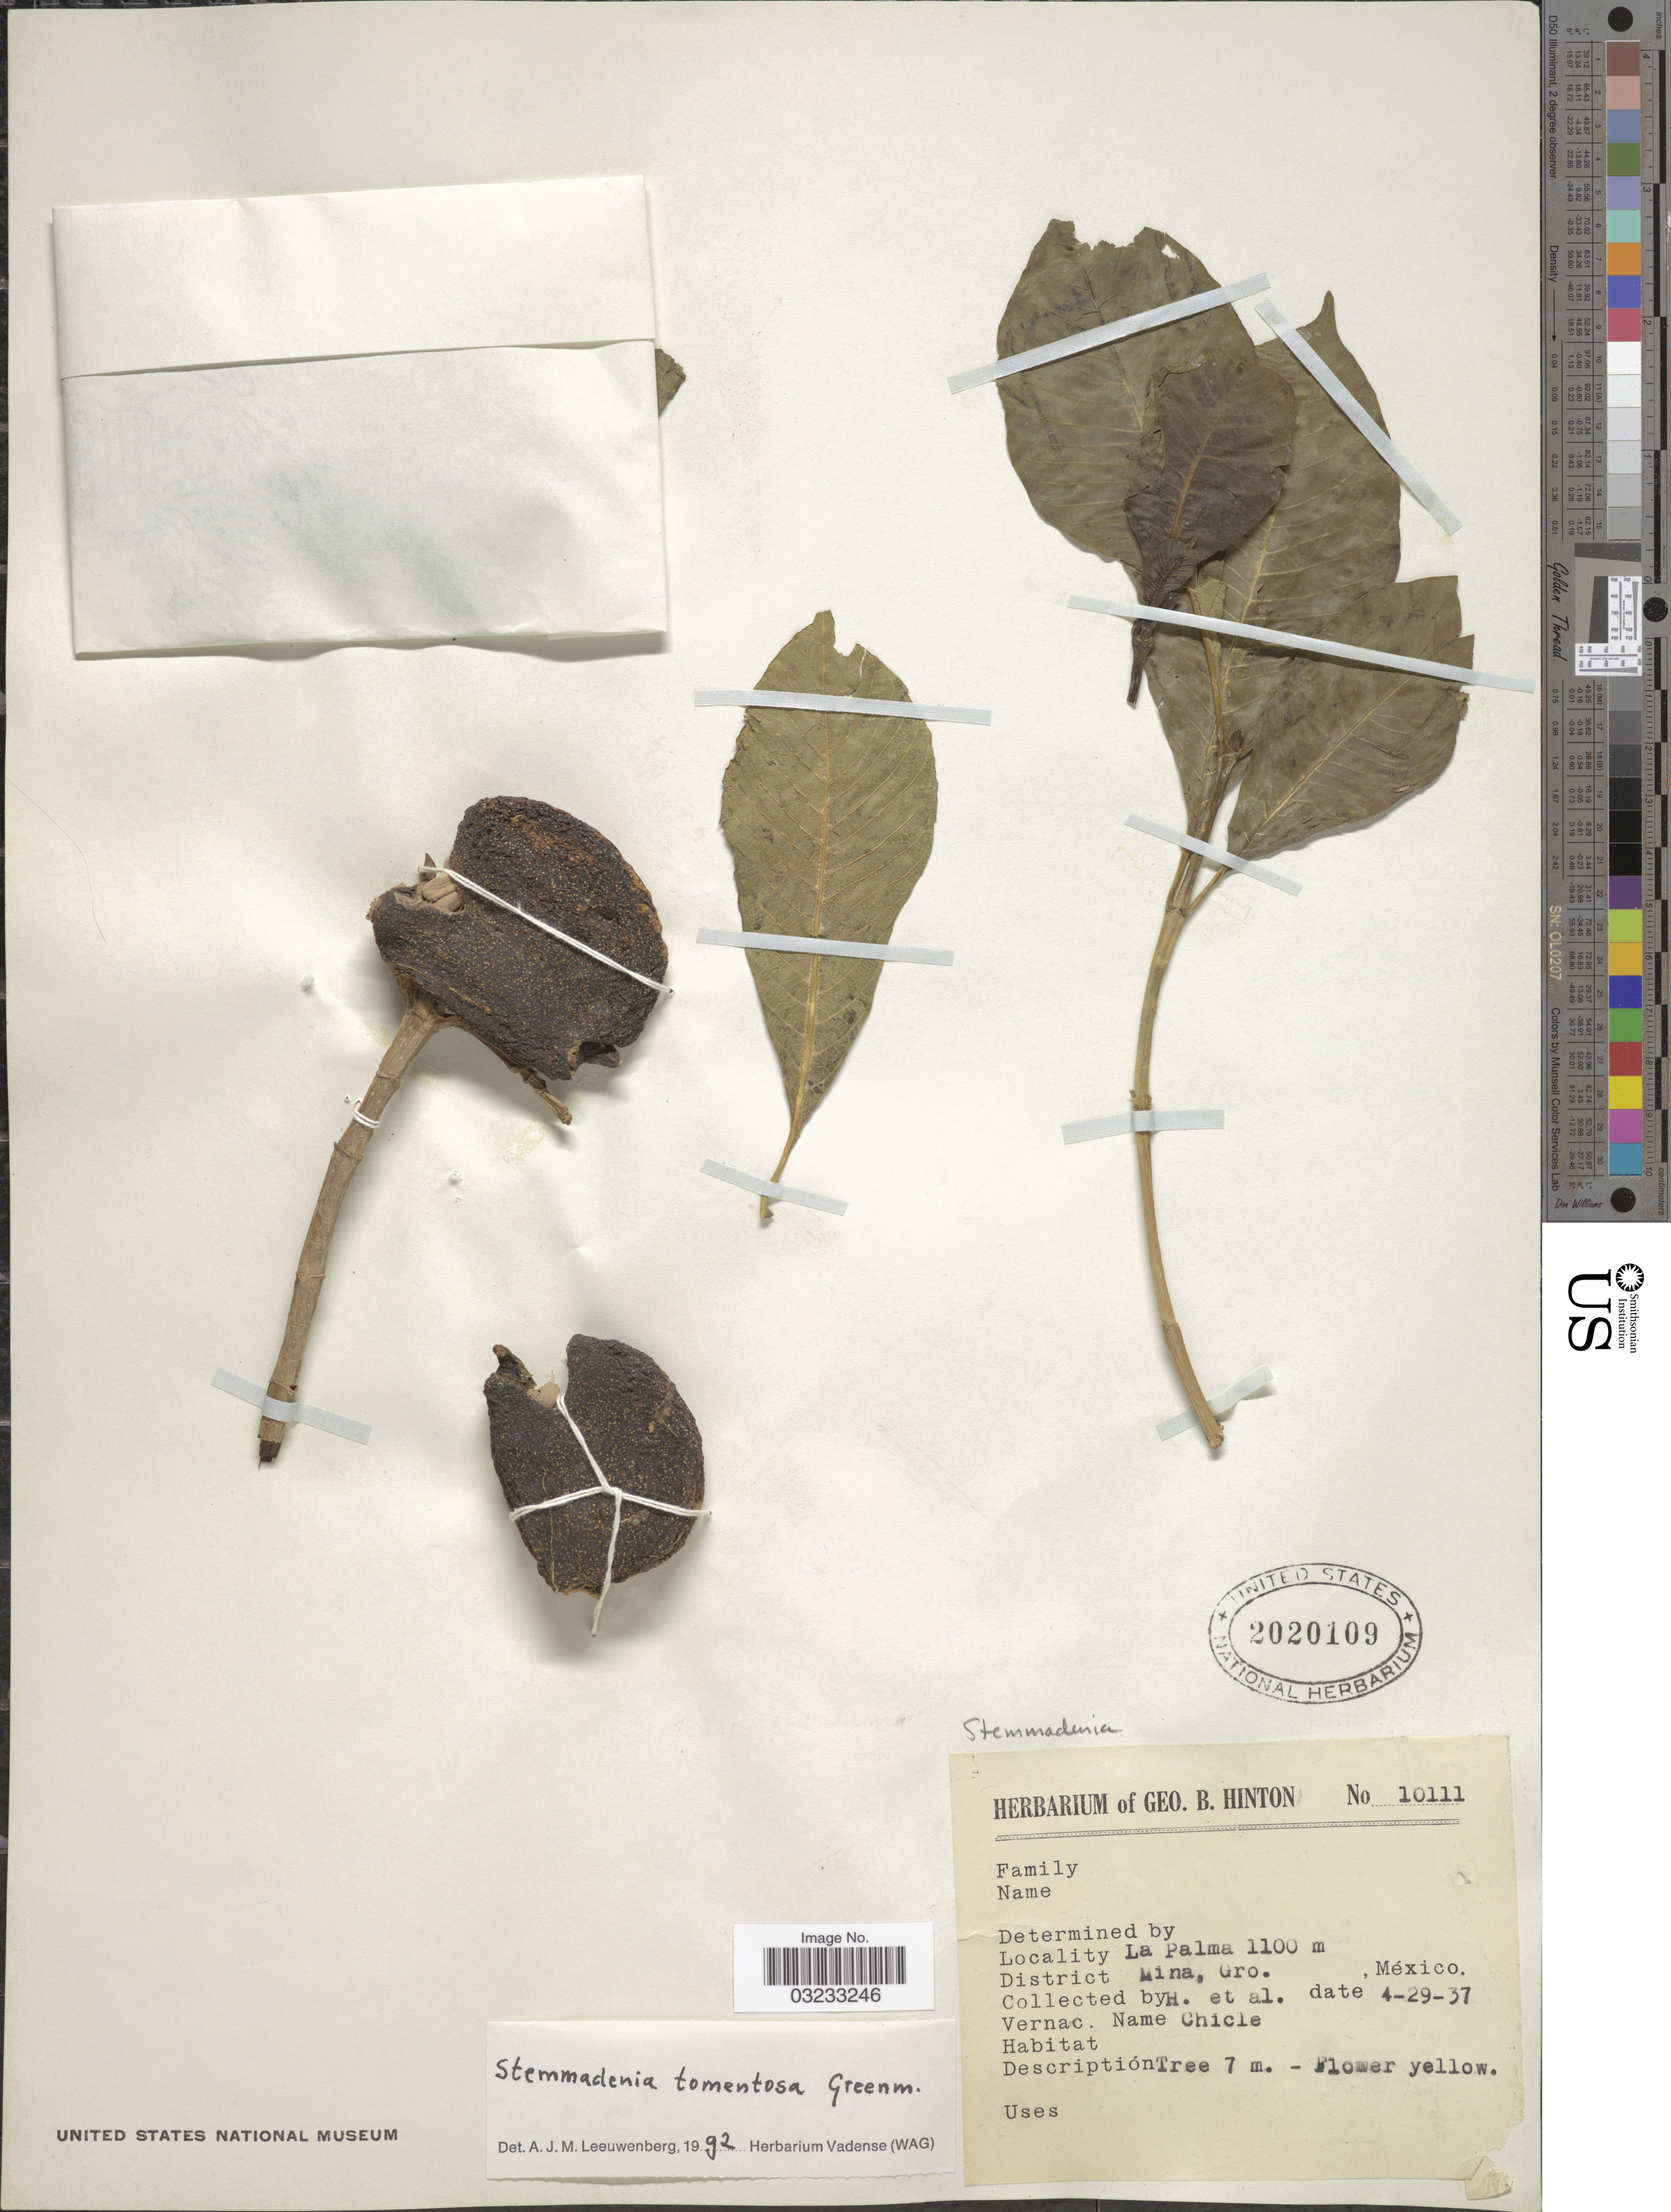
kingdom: Plantae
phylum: Tracheophyta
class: Magnoliopsida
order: Gentianales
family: Apocynaceae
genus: Stemmadenia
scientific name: Stemmadenia tomentosa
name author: Greenm.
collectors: G. B. Hinton & et al.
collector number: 10111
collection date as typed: Transcribed d/m/y: 29/4/37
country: Mexico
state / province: Guerrero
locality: La Palma, District Mina.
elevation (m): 1100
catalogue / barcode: US 2020109